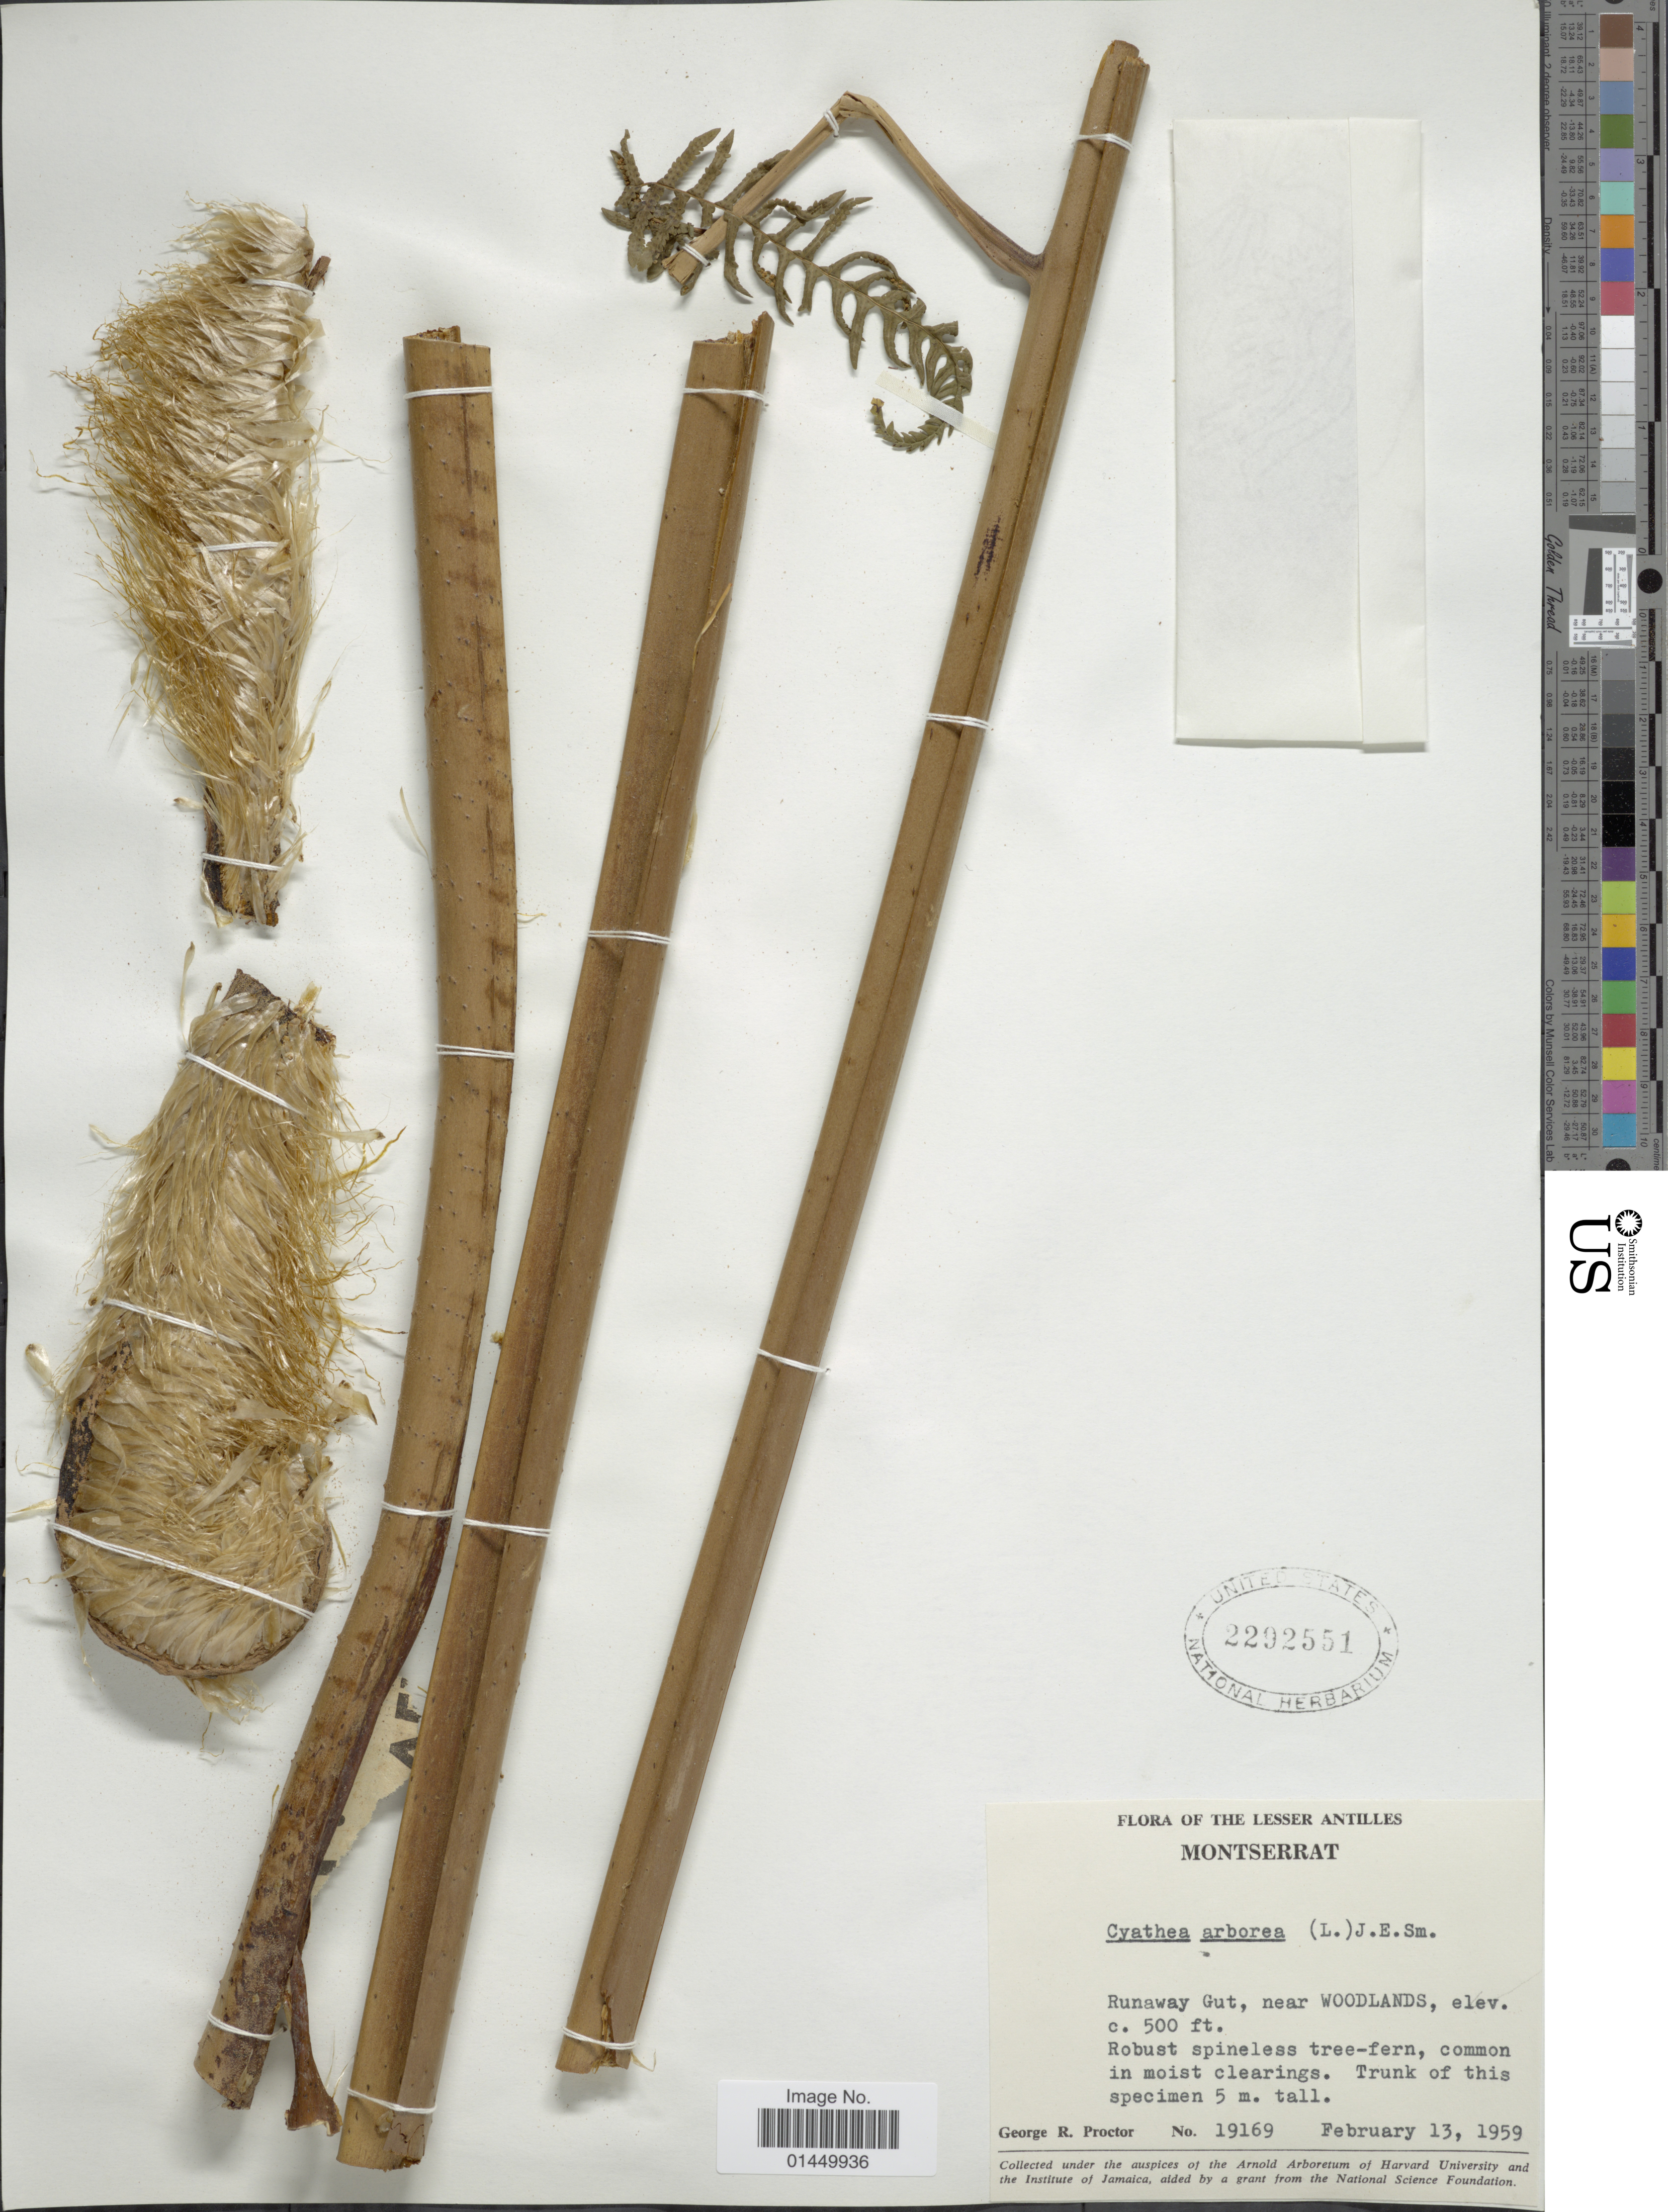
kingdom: Plantae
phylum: Tracheophyta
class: Polypodiopsida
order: Cyatheales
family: Cyatheaceae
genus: Cyathea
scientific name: Cyathea arborea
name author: (L.) Sm.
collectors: G. R. Proctor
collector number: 19169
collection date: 1959-02-13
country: Montserrat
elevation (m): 152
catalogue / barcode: US 2292551